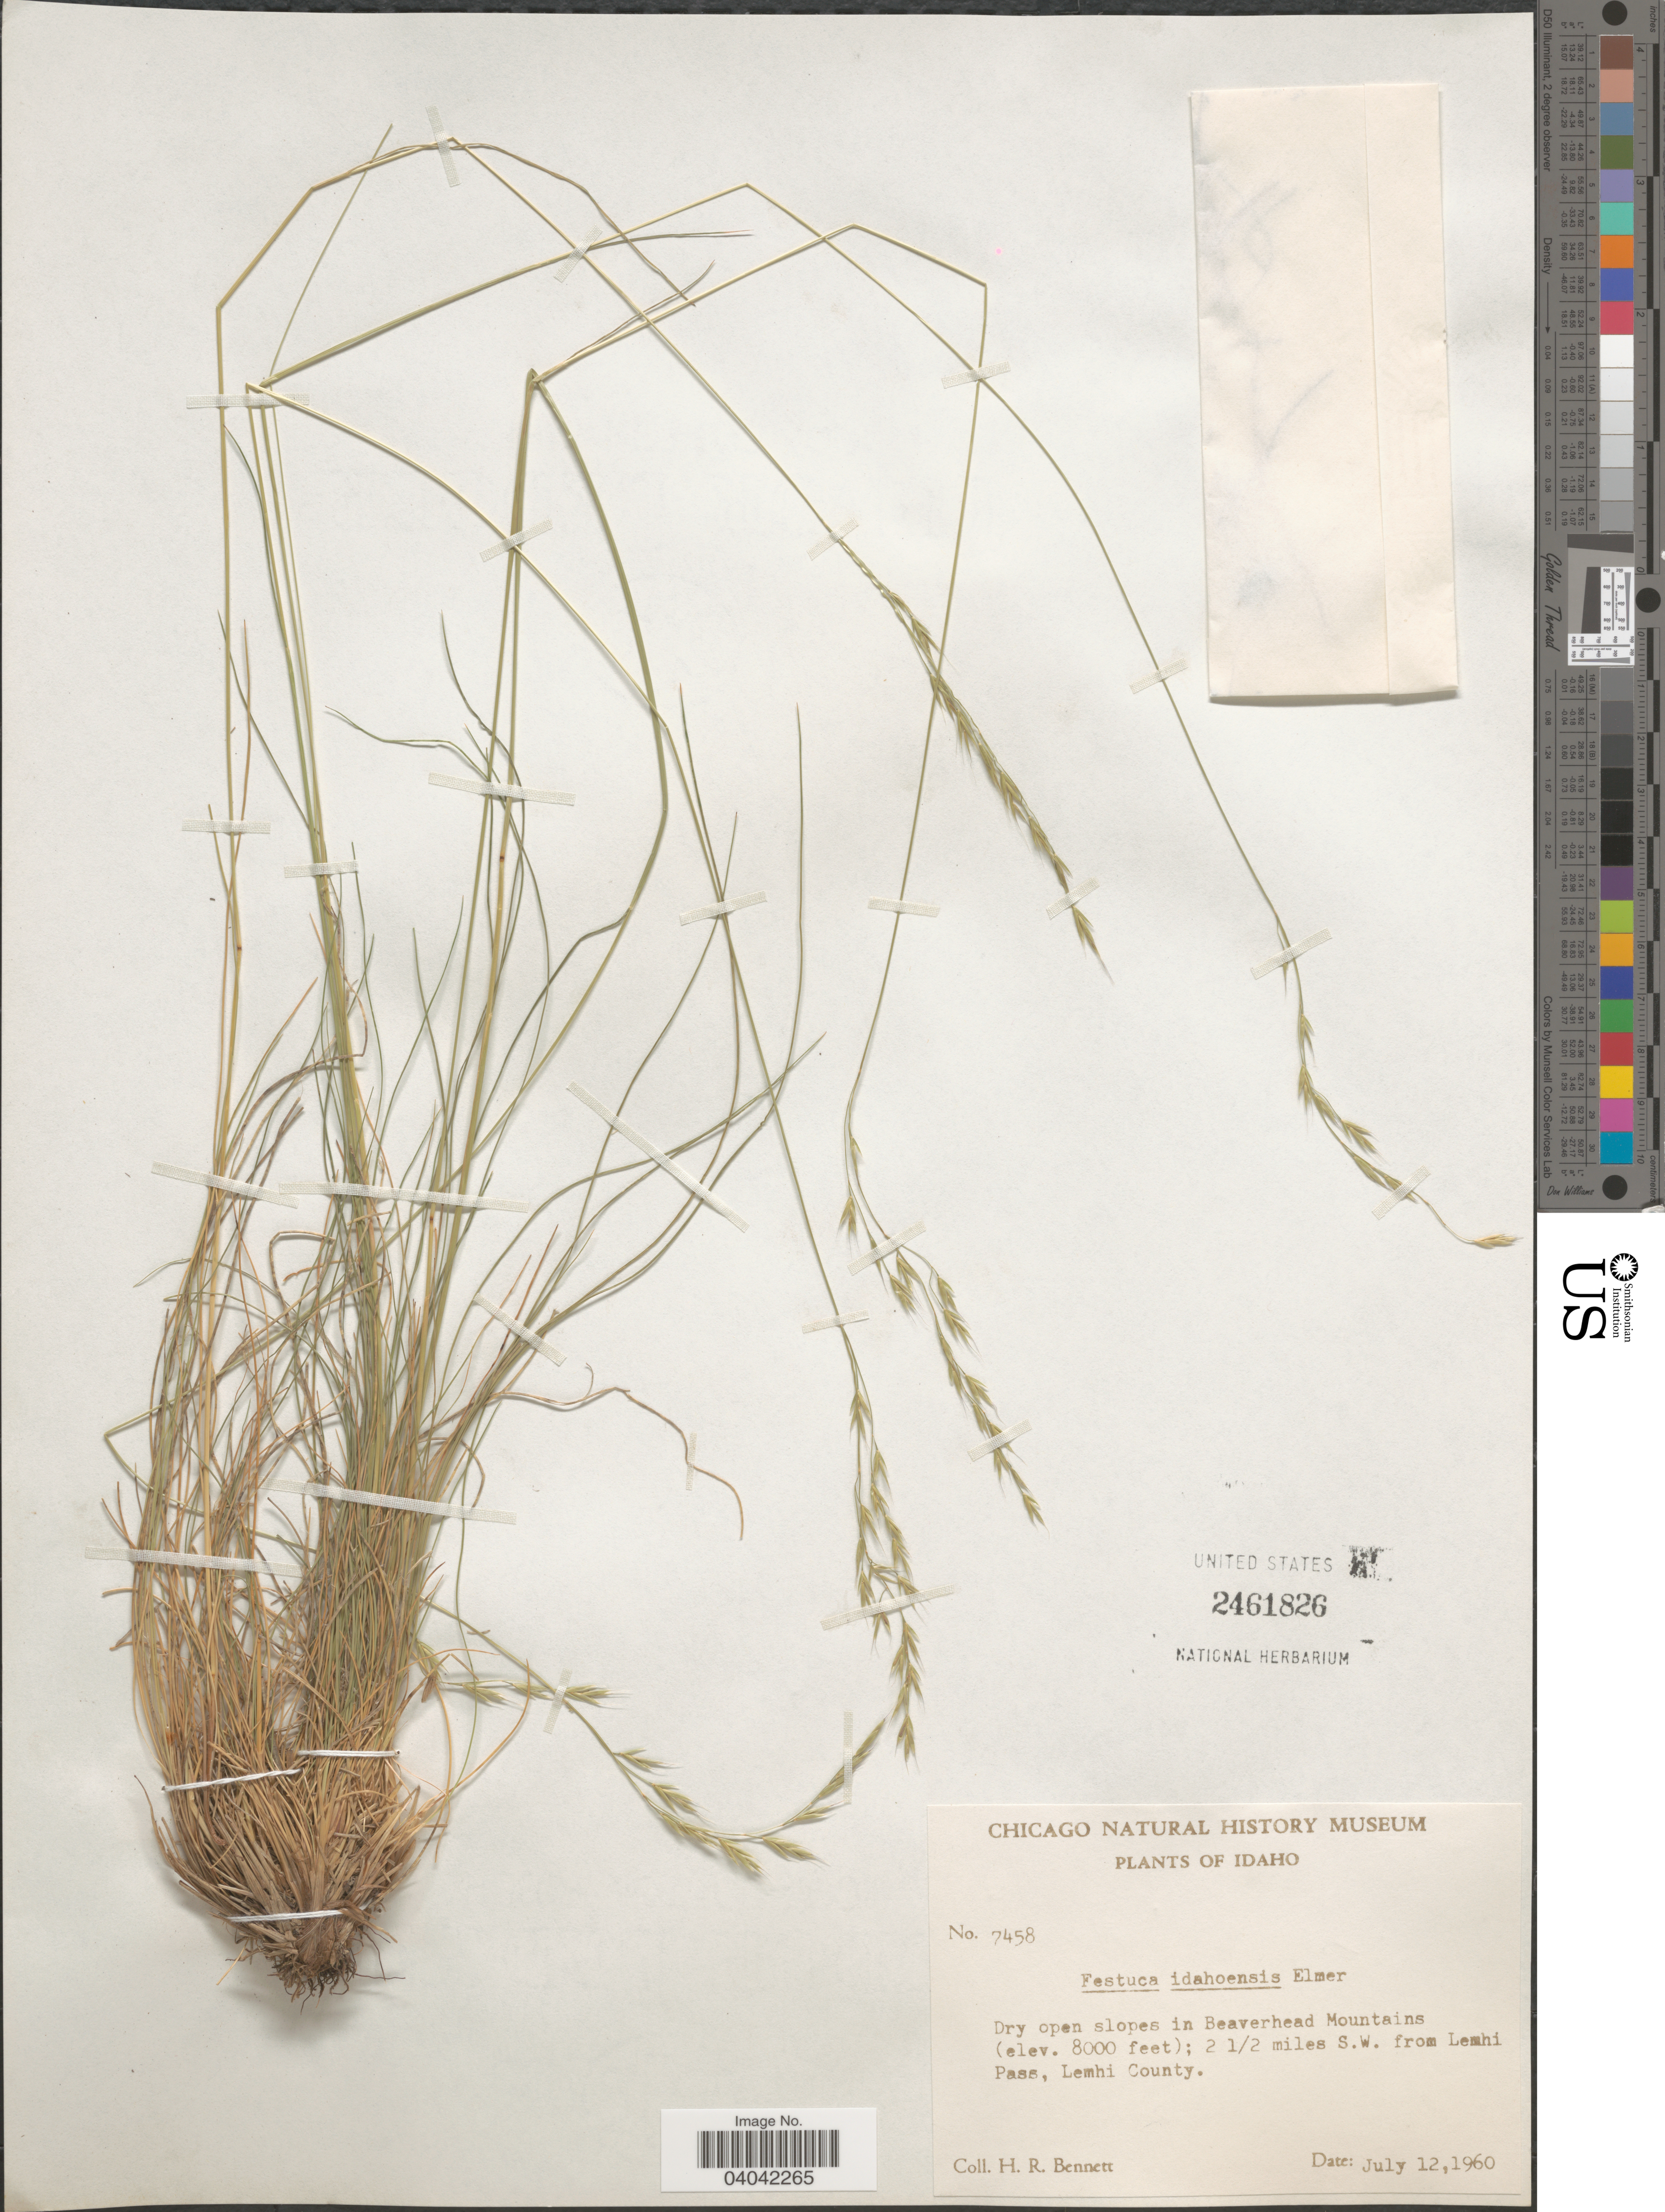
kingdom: Plantae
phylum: Tracheophyta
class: Liliopsida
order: Poales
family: Poaceae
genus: Festuca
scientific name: Festuca idahoensis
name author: Elmer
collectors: H. R. Bennett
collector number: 7458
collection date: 1960-07-12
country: United States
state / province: Idaho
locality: Dry open slope in Beaverhead Mountains; 2 1/2 miles S.W. from Lemhi Pass, Lemhi County.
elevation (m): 2438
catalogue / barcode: US 2461826